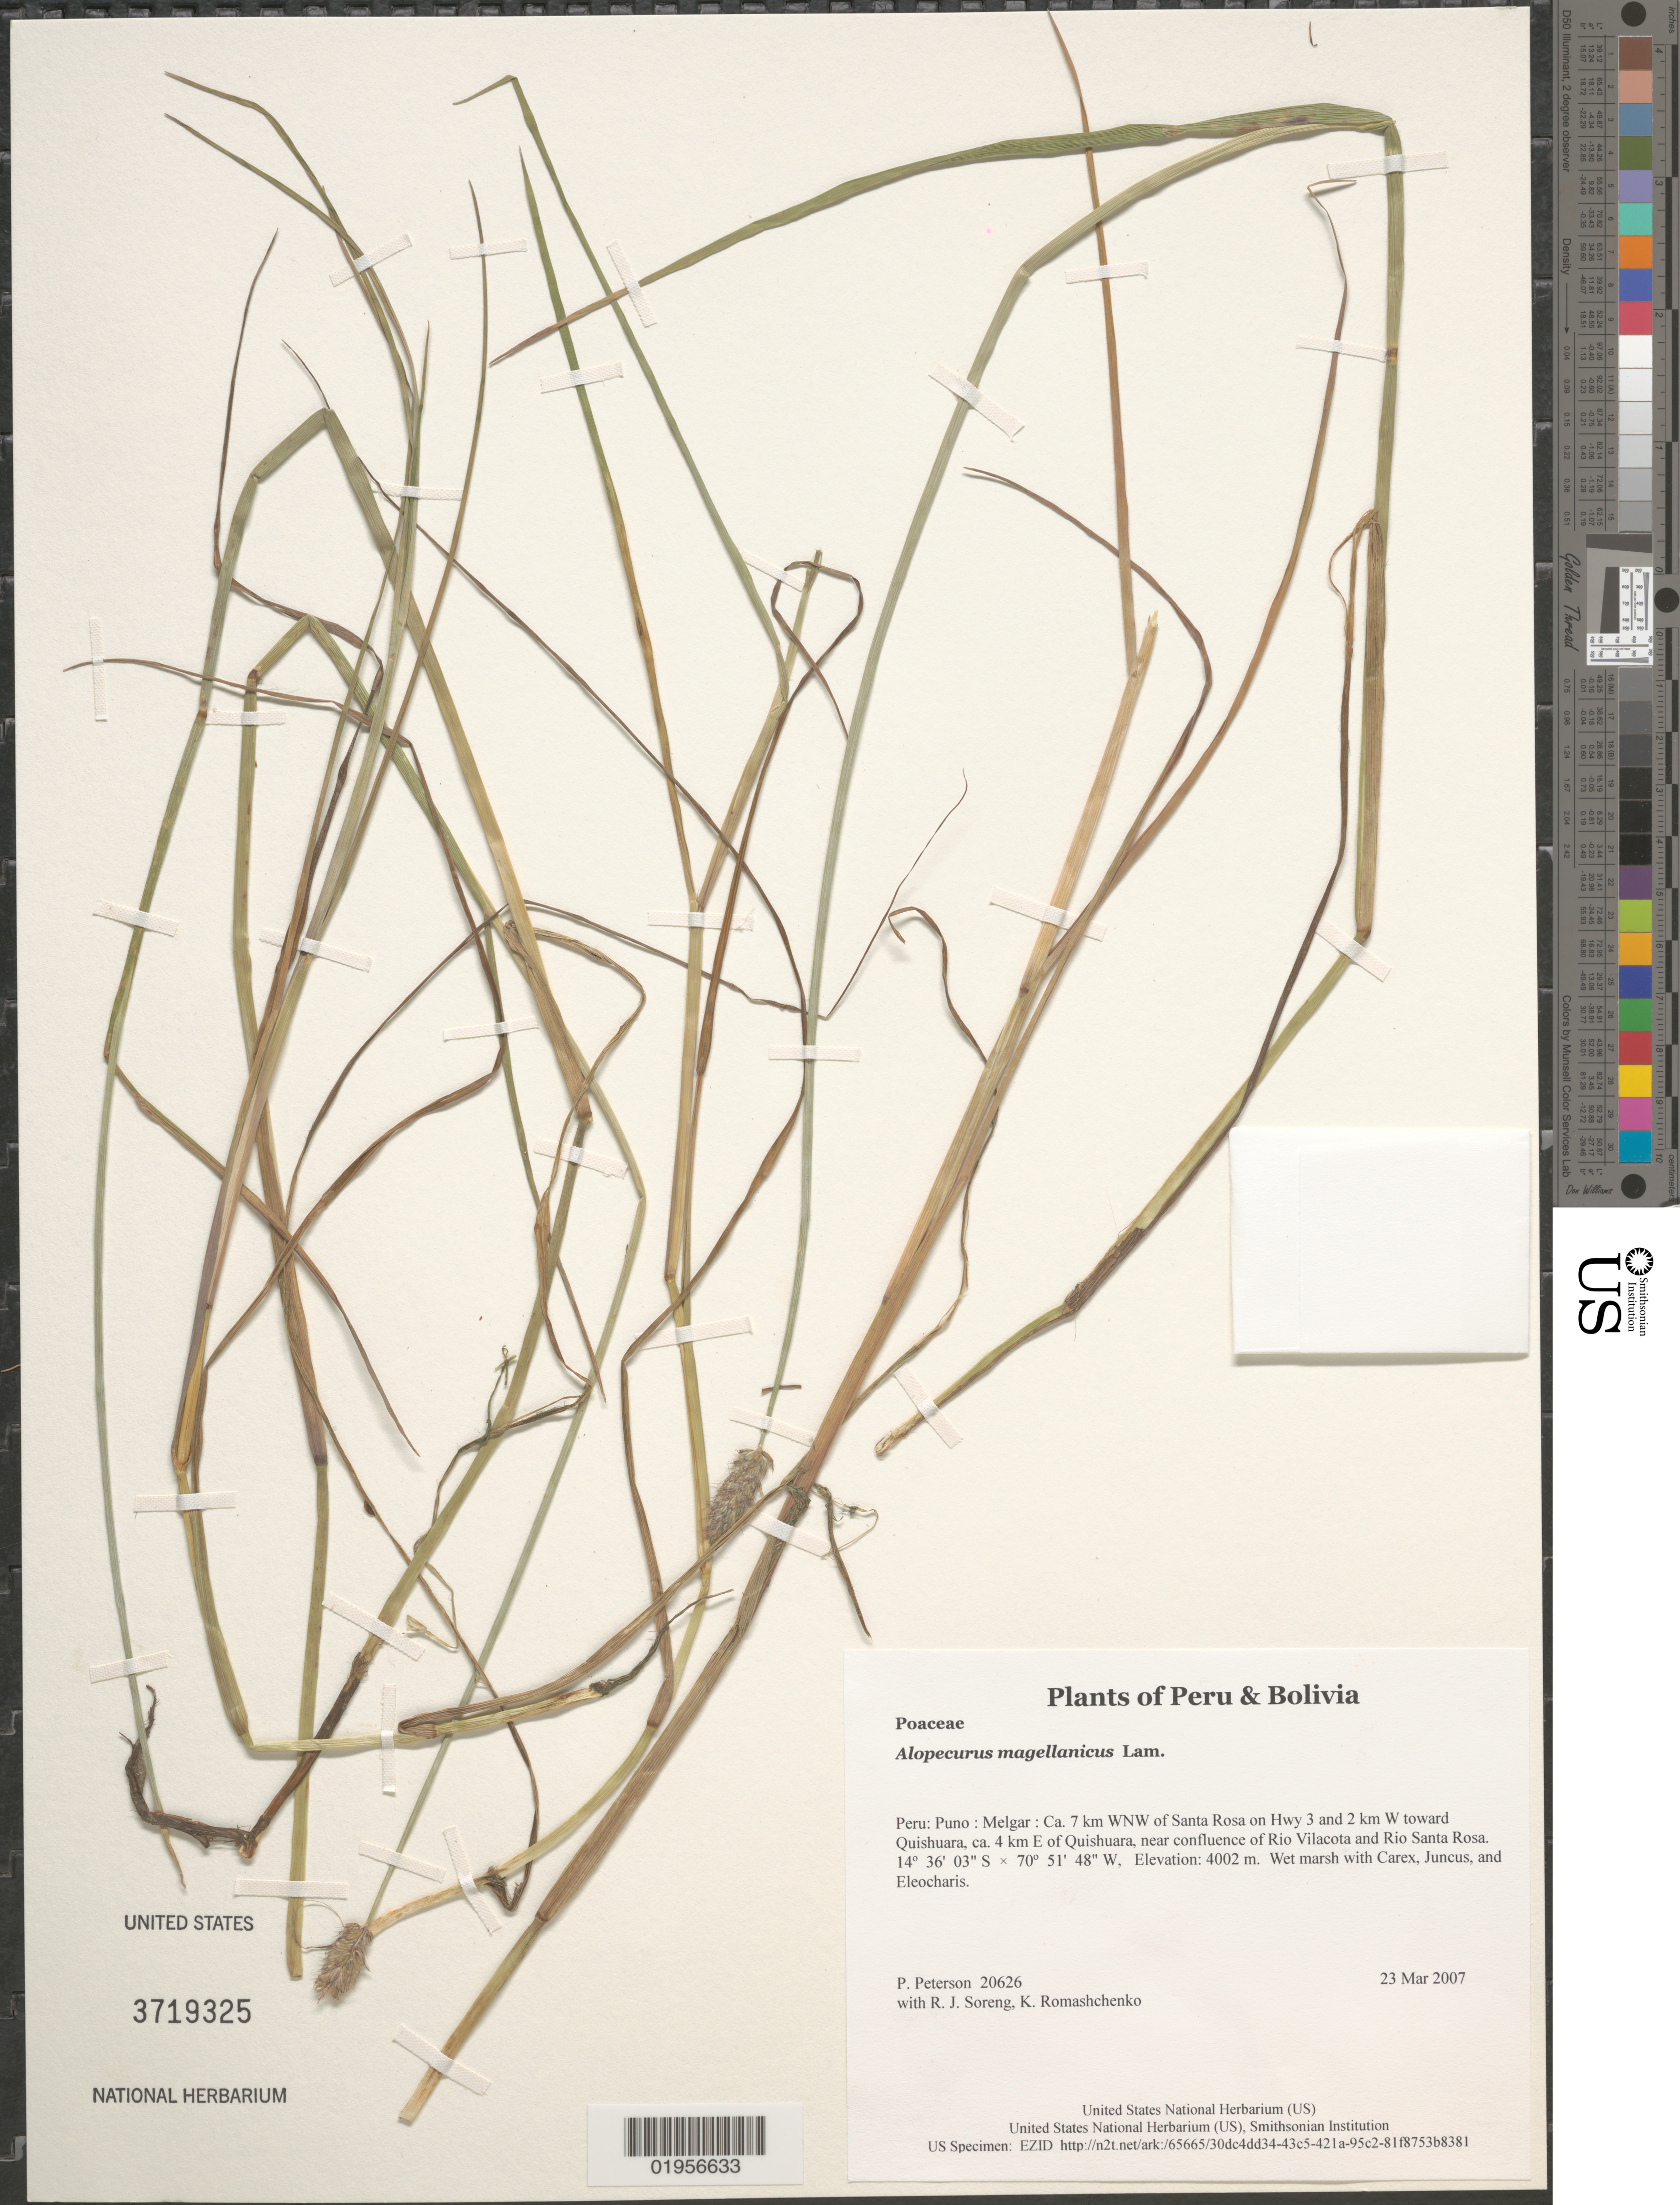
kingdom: Plantae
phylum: Tracheophyta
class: Liliopsida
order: Poales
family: Poaceae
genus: Alopecurus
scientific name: Alopecurus magellanicus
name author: Lam.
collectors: P. M. Peterson, R. J. Soreng & K. Romashchenko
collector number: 20626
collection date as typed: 23 Mar 2007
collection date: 2007-03-23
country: Peru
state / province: Puno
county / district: Melgar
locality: Ca. 7 km WNW of Santa Rosa on Hwy 3 and 2 km W toward Quishuara, ca. 4 km E of Quishuara, near confluence of Rio Vilacota and Rio Santa Rosa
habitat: Wet marsh with Carex, Juncus, and Eleocharis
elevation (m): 4002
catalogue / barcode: US 3719325